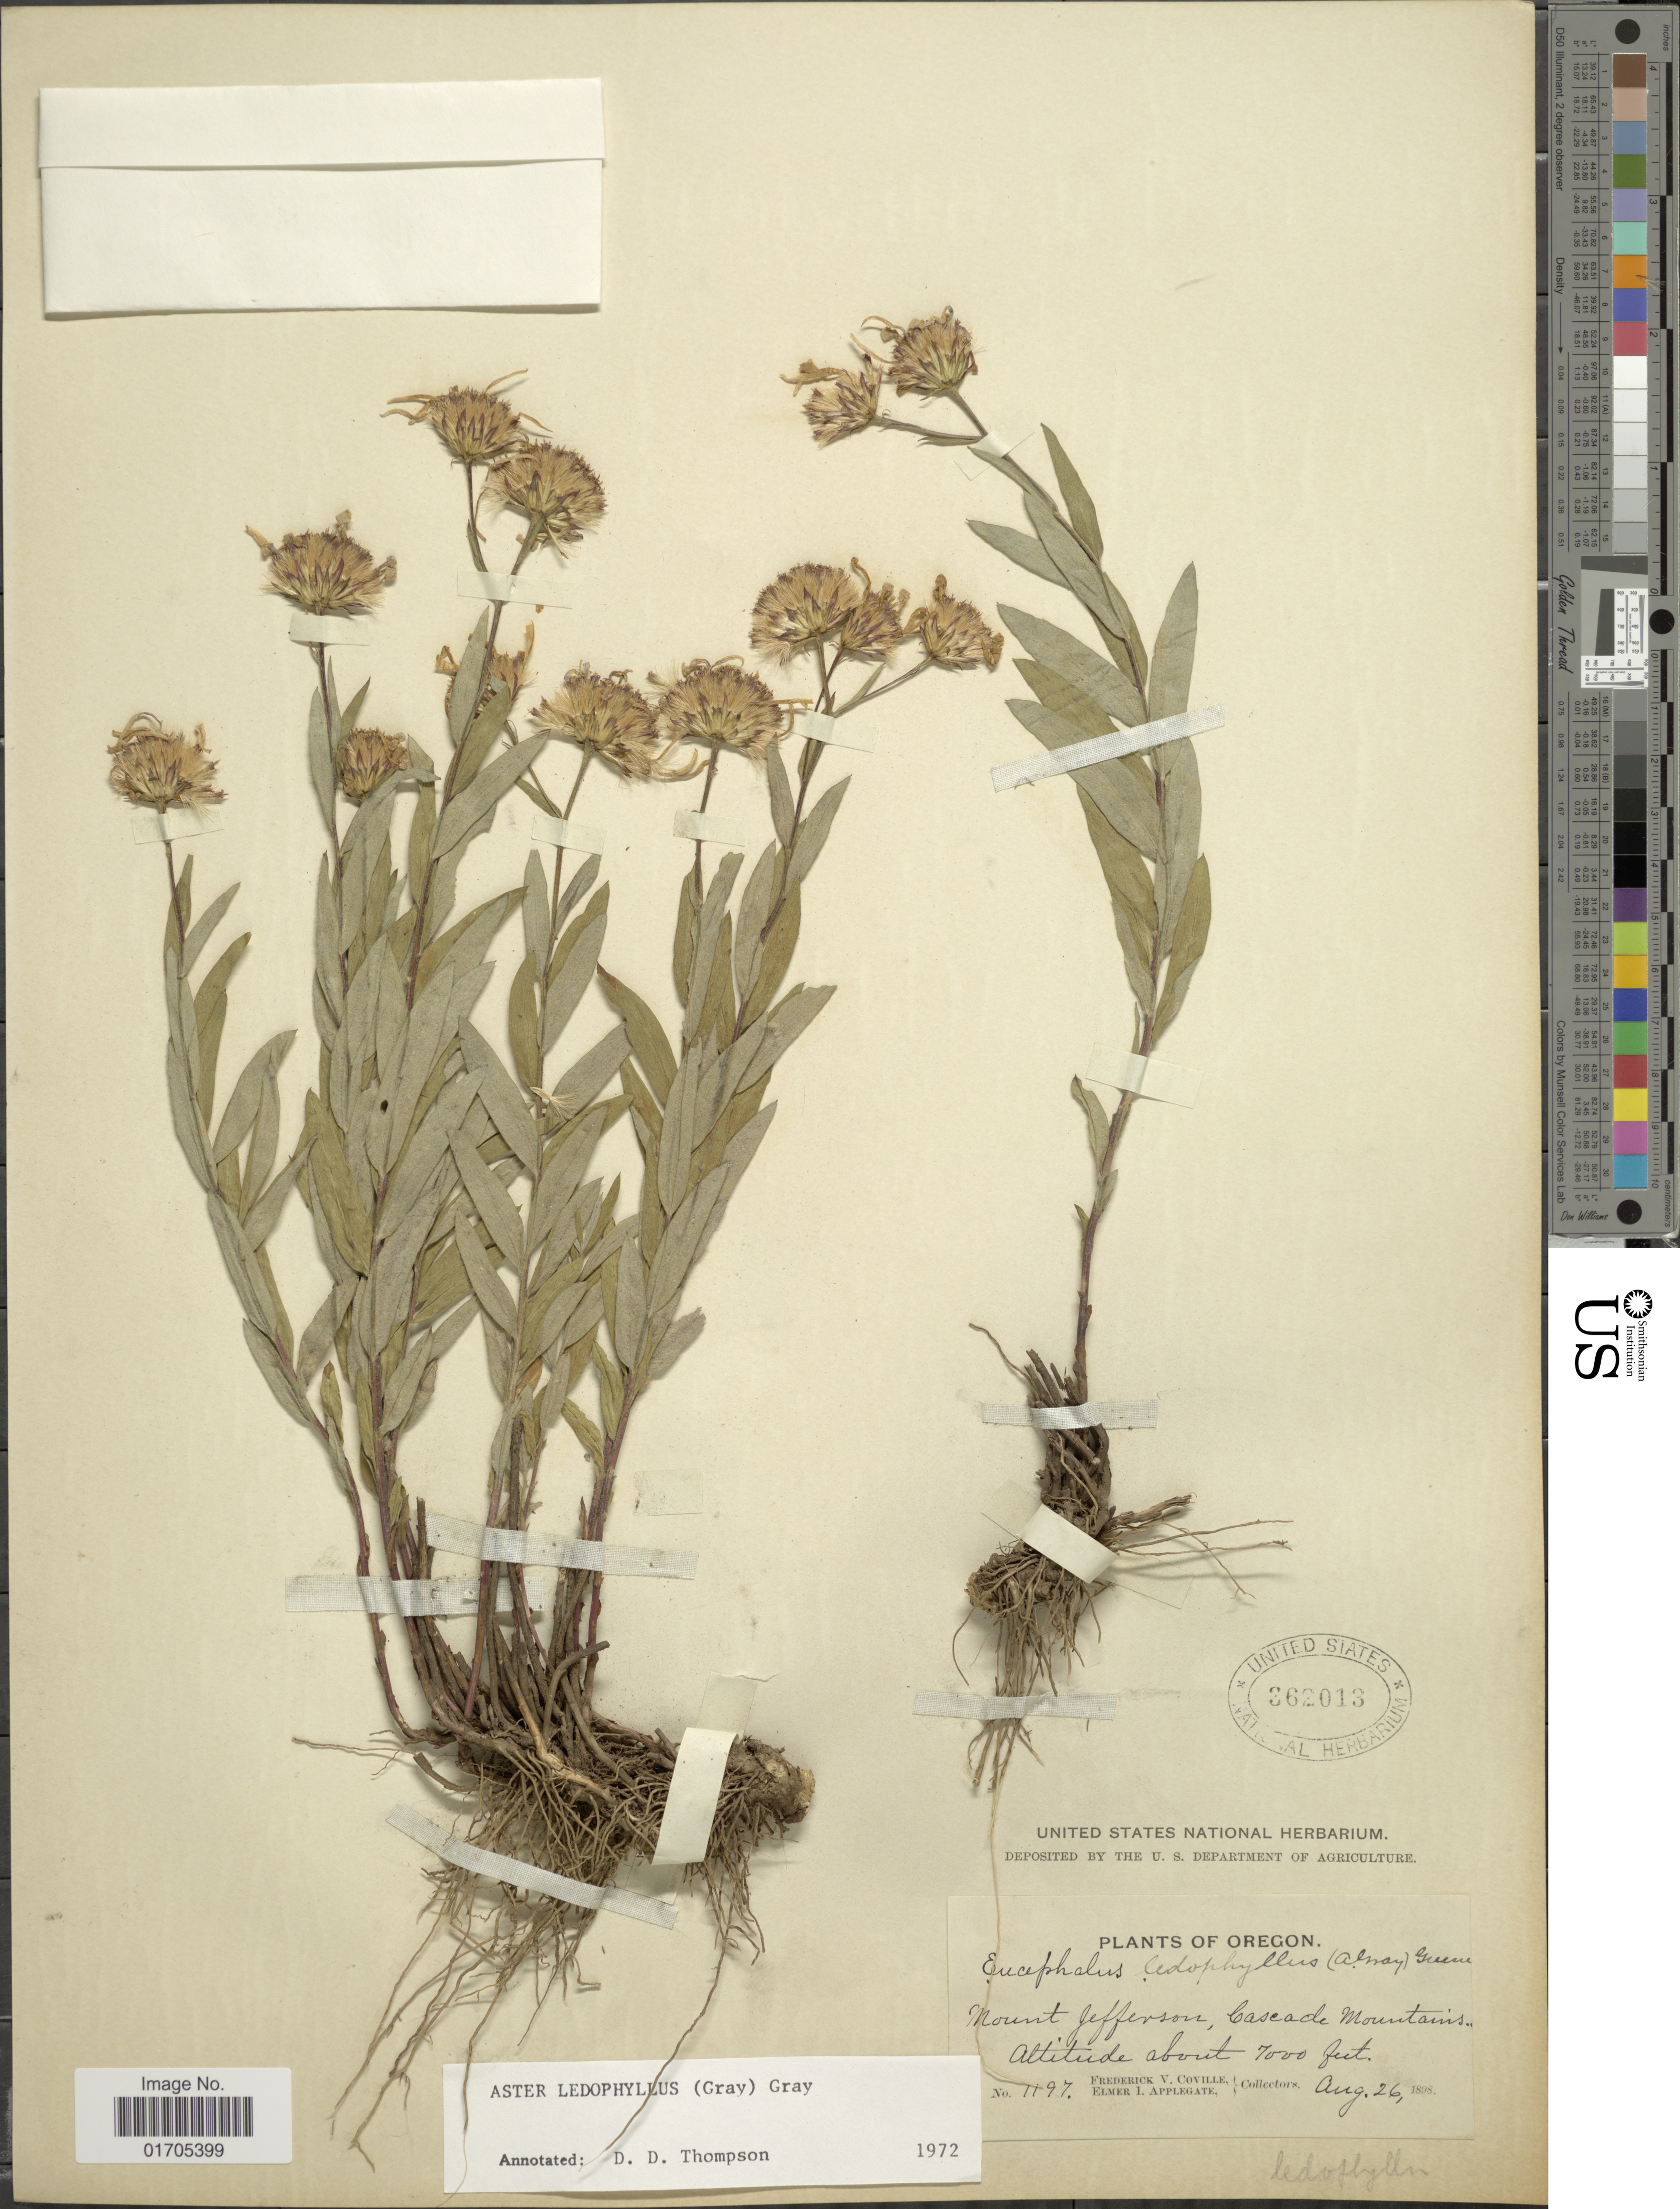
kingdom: Plantae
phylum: Tracheophyta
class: Magnoliopsida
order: Asterales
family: Asteraceae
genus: Eucephalus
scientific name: Eucephalus ledophyllus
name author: (A. Gray) Greene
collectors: F. V. Coville & E. I. Applegate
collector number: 1197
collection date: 1898-08-26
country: United States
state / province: Oregon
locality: Mount Jefferson, Cascade Mountains.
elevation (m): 2134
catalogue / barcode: US 362013